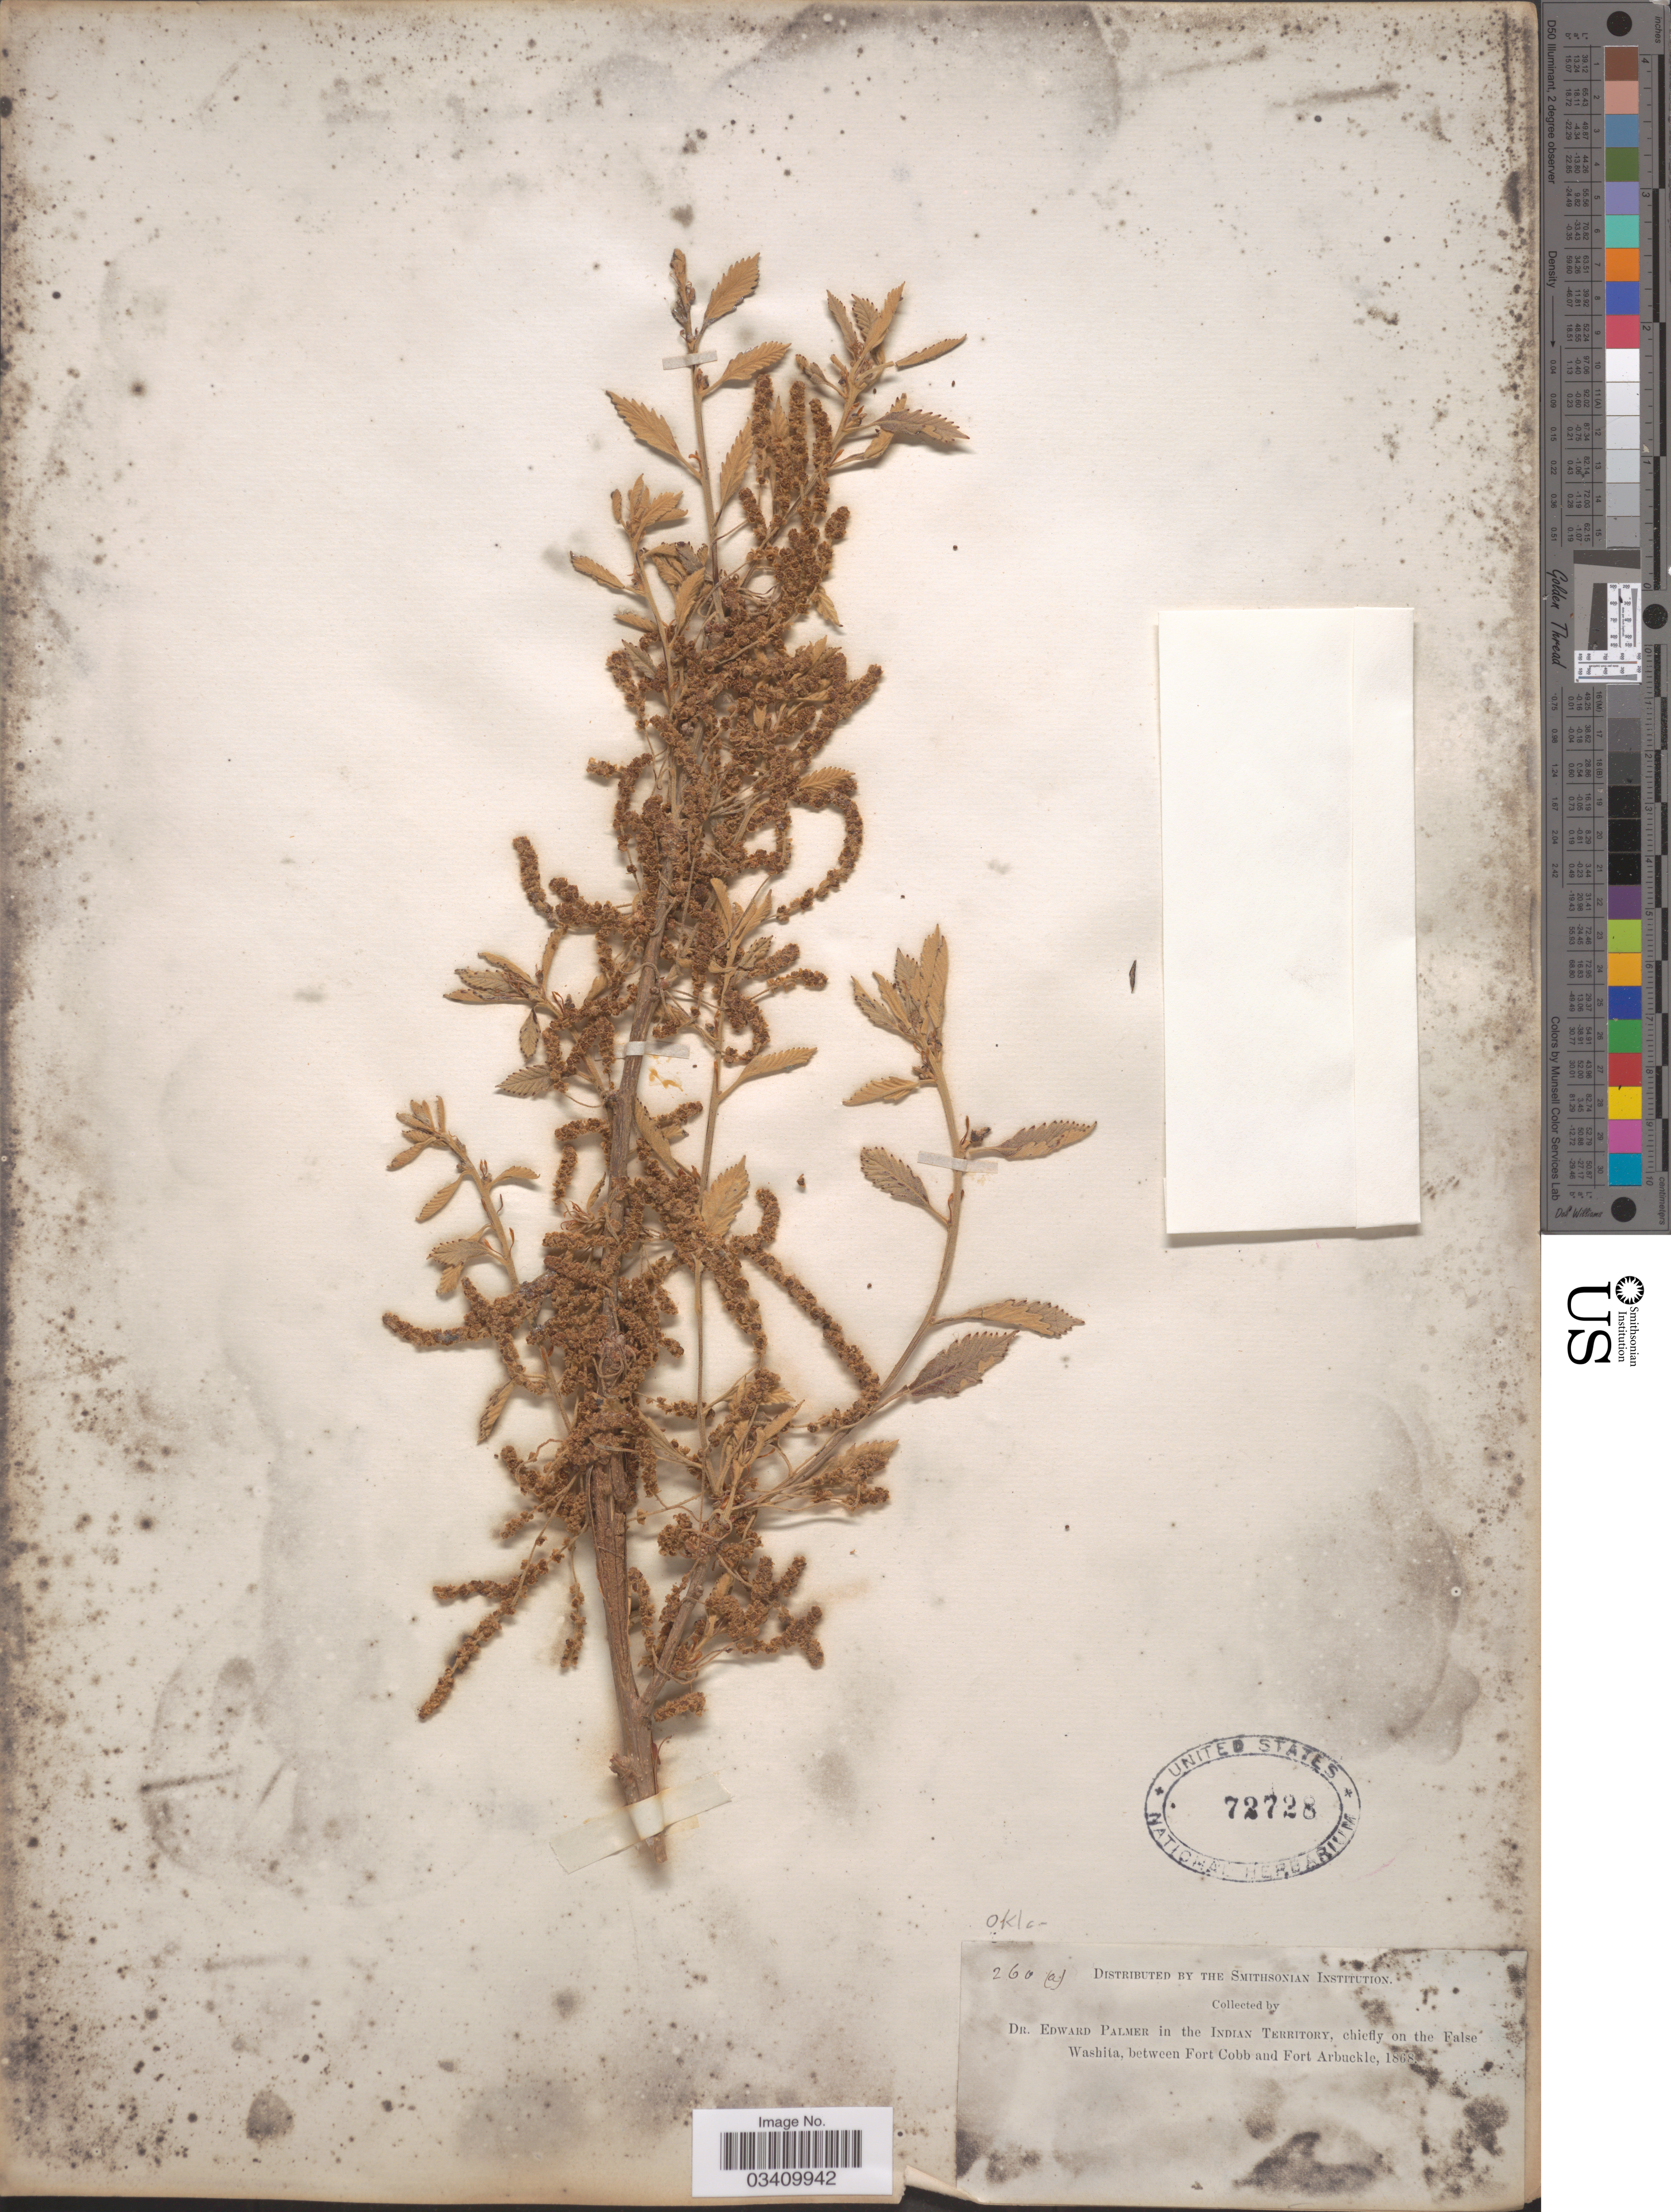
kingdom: Plantae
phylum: Tracheophyta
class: Magnoliopsida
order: Fagales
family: Fagaceae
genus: Quercus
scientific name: Quercus sp.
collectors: E. Palmer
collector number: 260(a)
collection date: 1868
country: United States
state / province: Oklahoma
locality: Indian Territory, chiefly on the False Washita, between Fort Cobb and Fort Arbuckle.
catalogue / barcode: US 72728